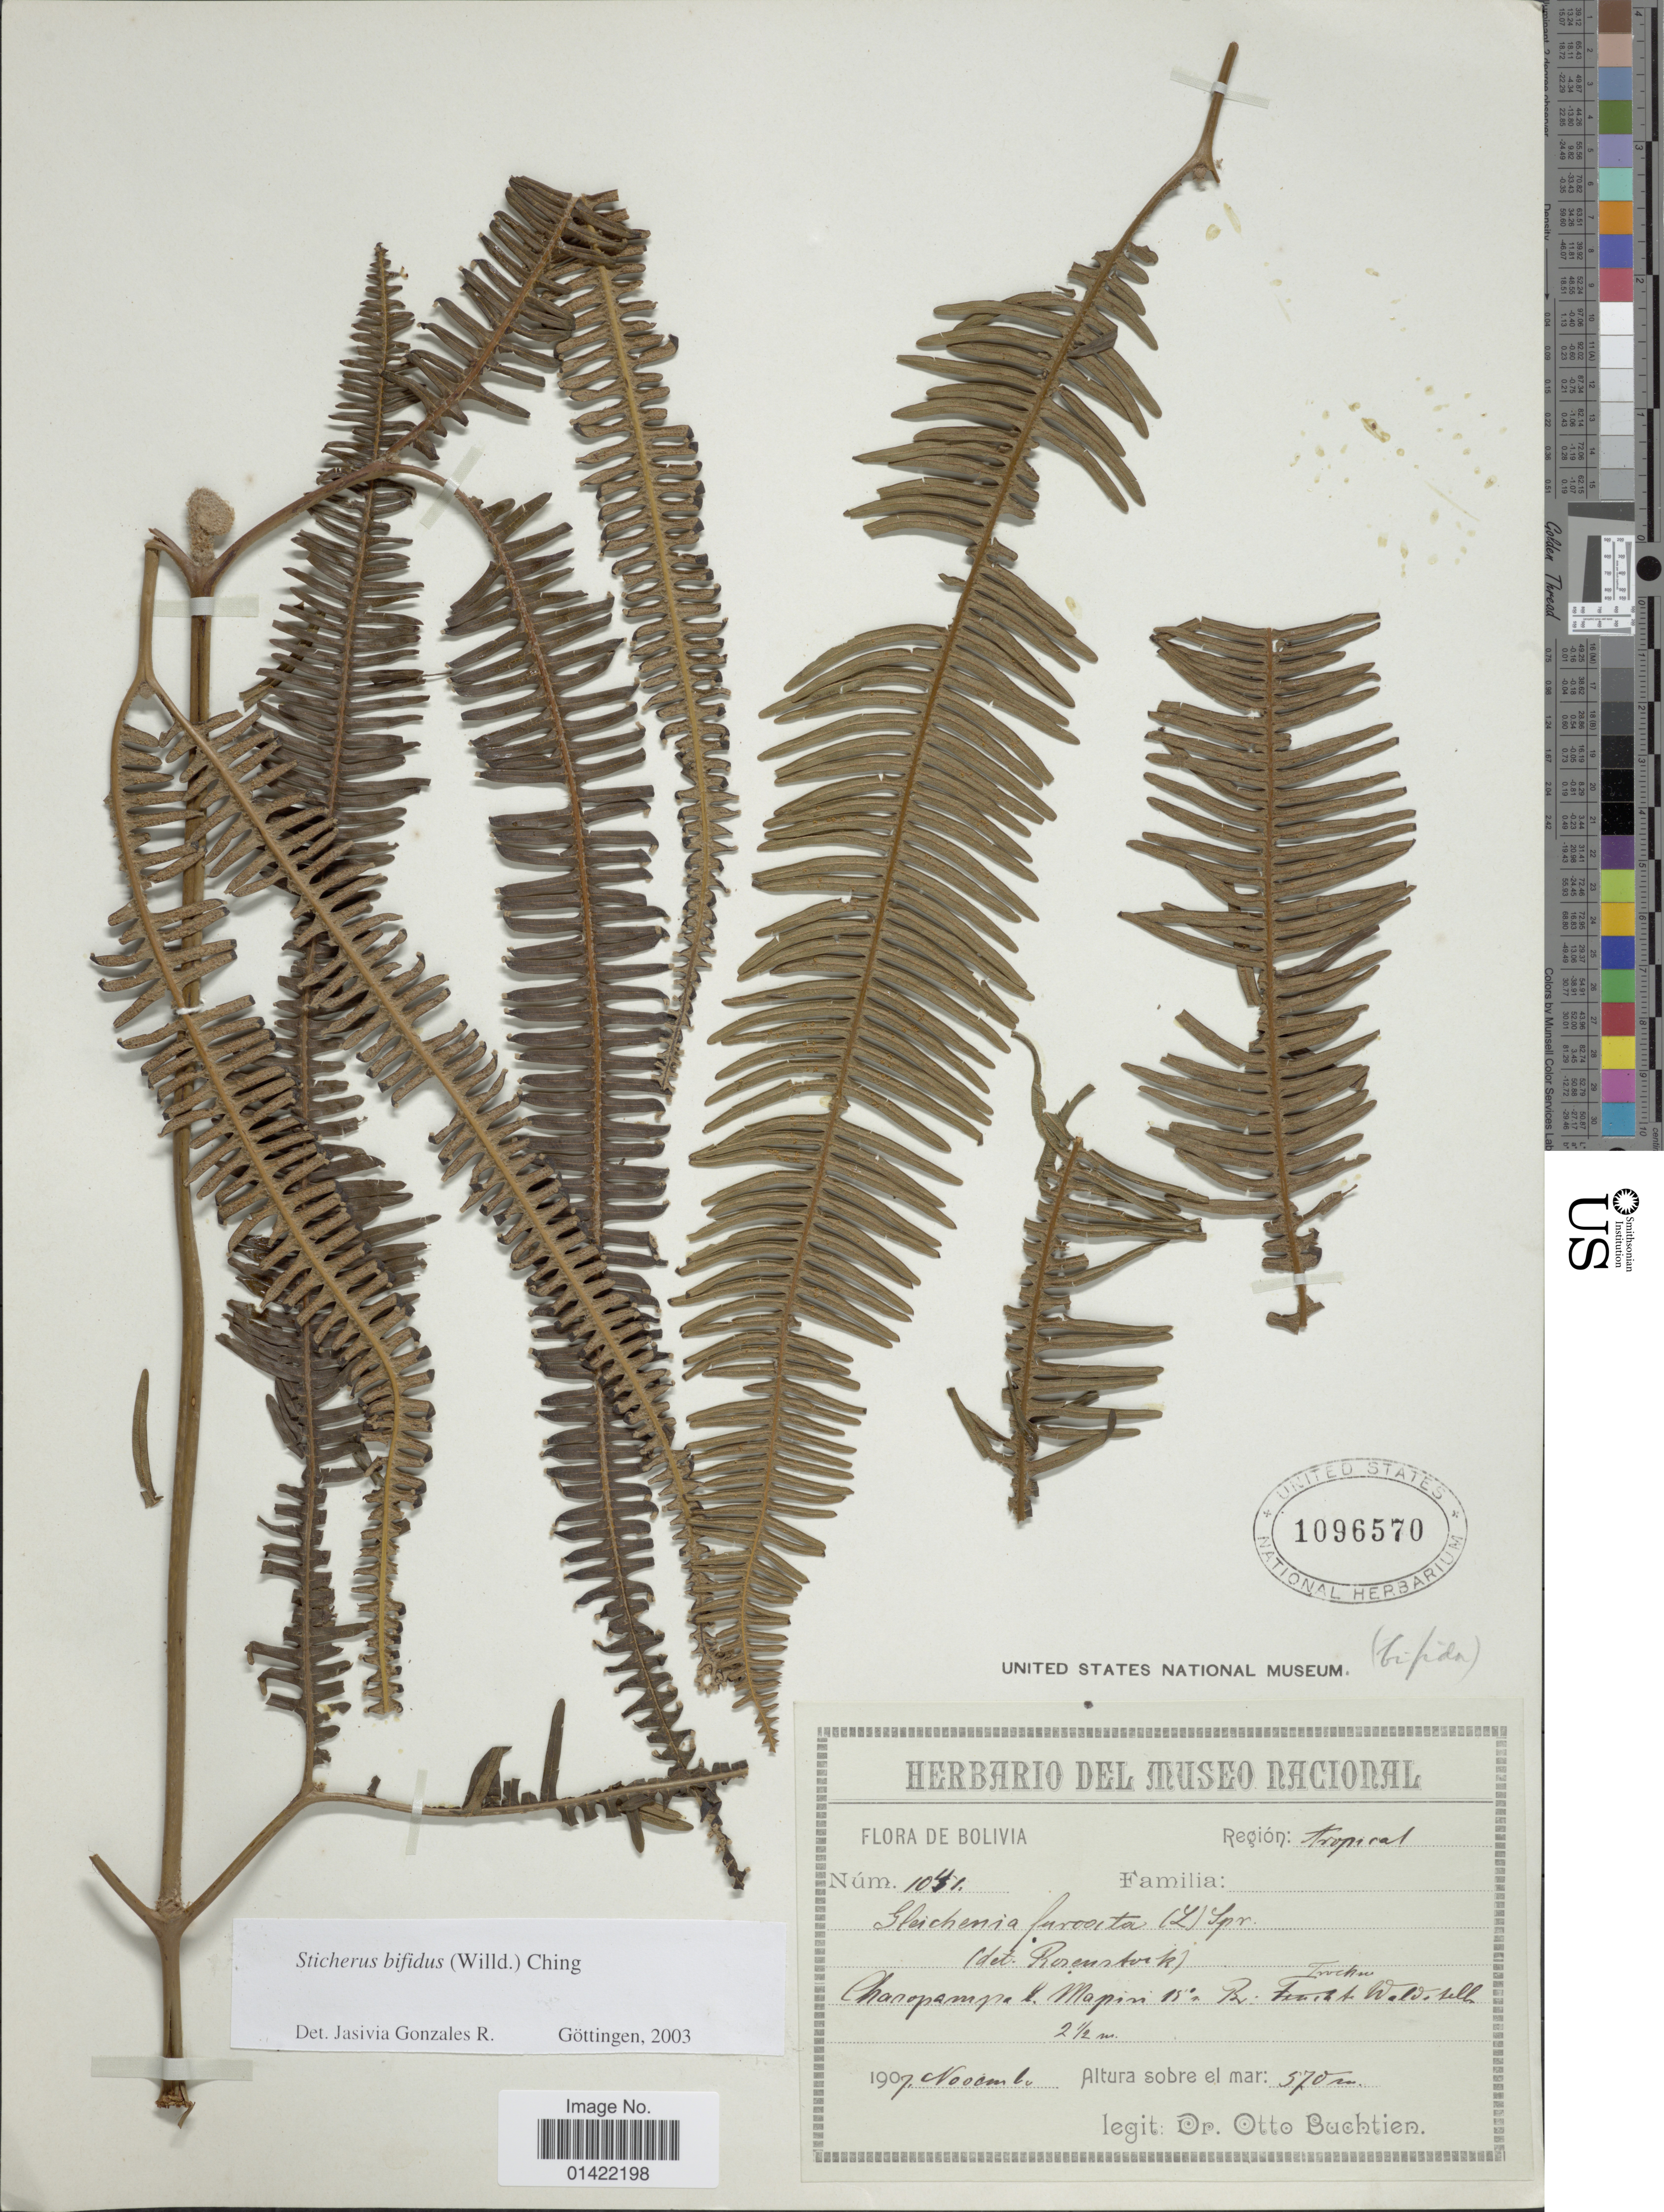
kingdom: Plantae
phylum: Tracheophyta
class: Polypodiopsida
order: Gleicheniales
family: Gleicheniaceae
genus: Sticherus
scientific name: Sticherus bifidus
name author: (Willd.) Ching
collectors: O. Buchtien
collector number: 1041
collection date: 1907-11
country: Bolivia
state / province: La Paz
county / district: Mapiri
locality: Charopampa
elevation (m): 570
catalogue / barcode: US 1096570